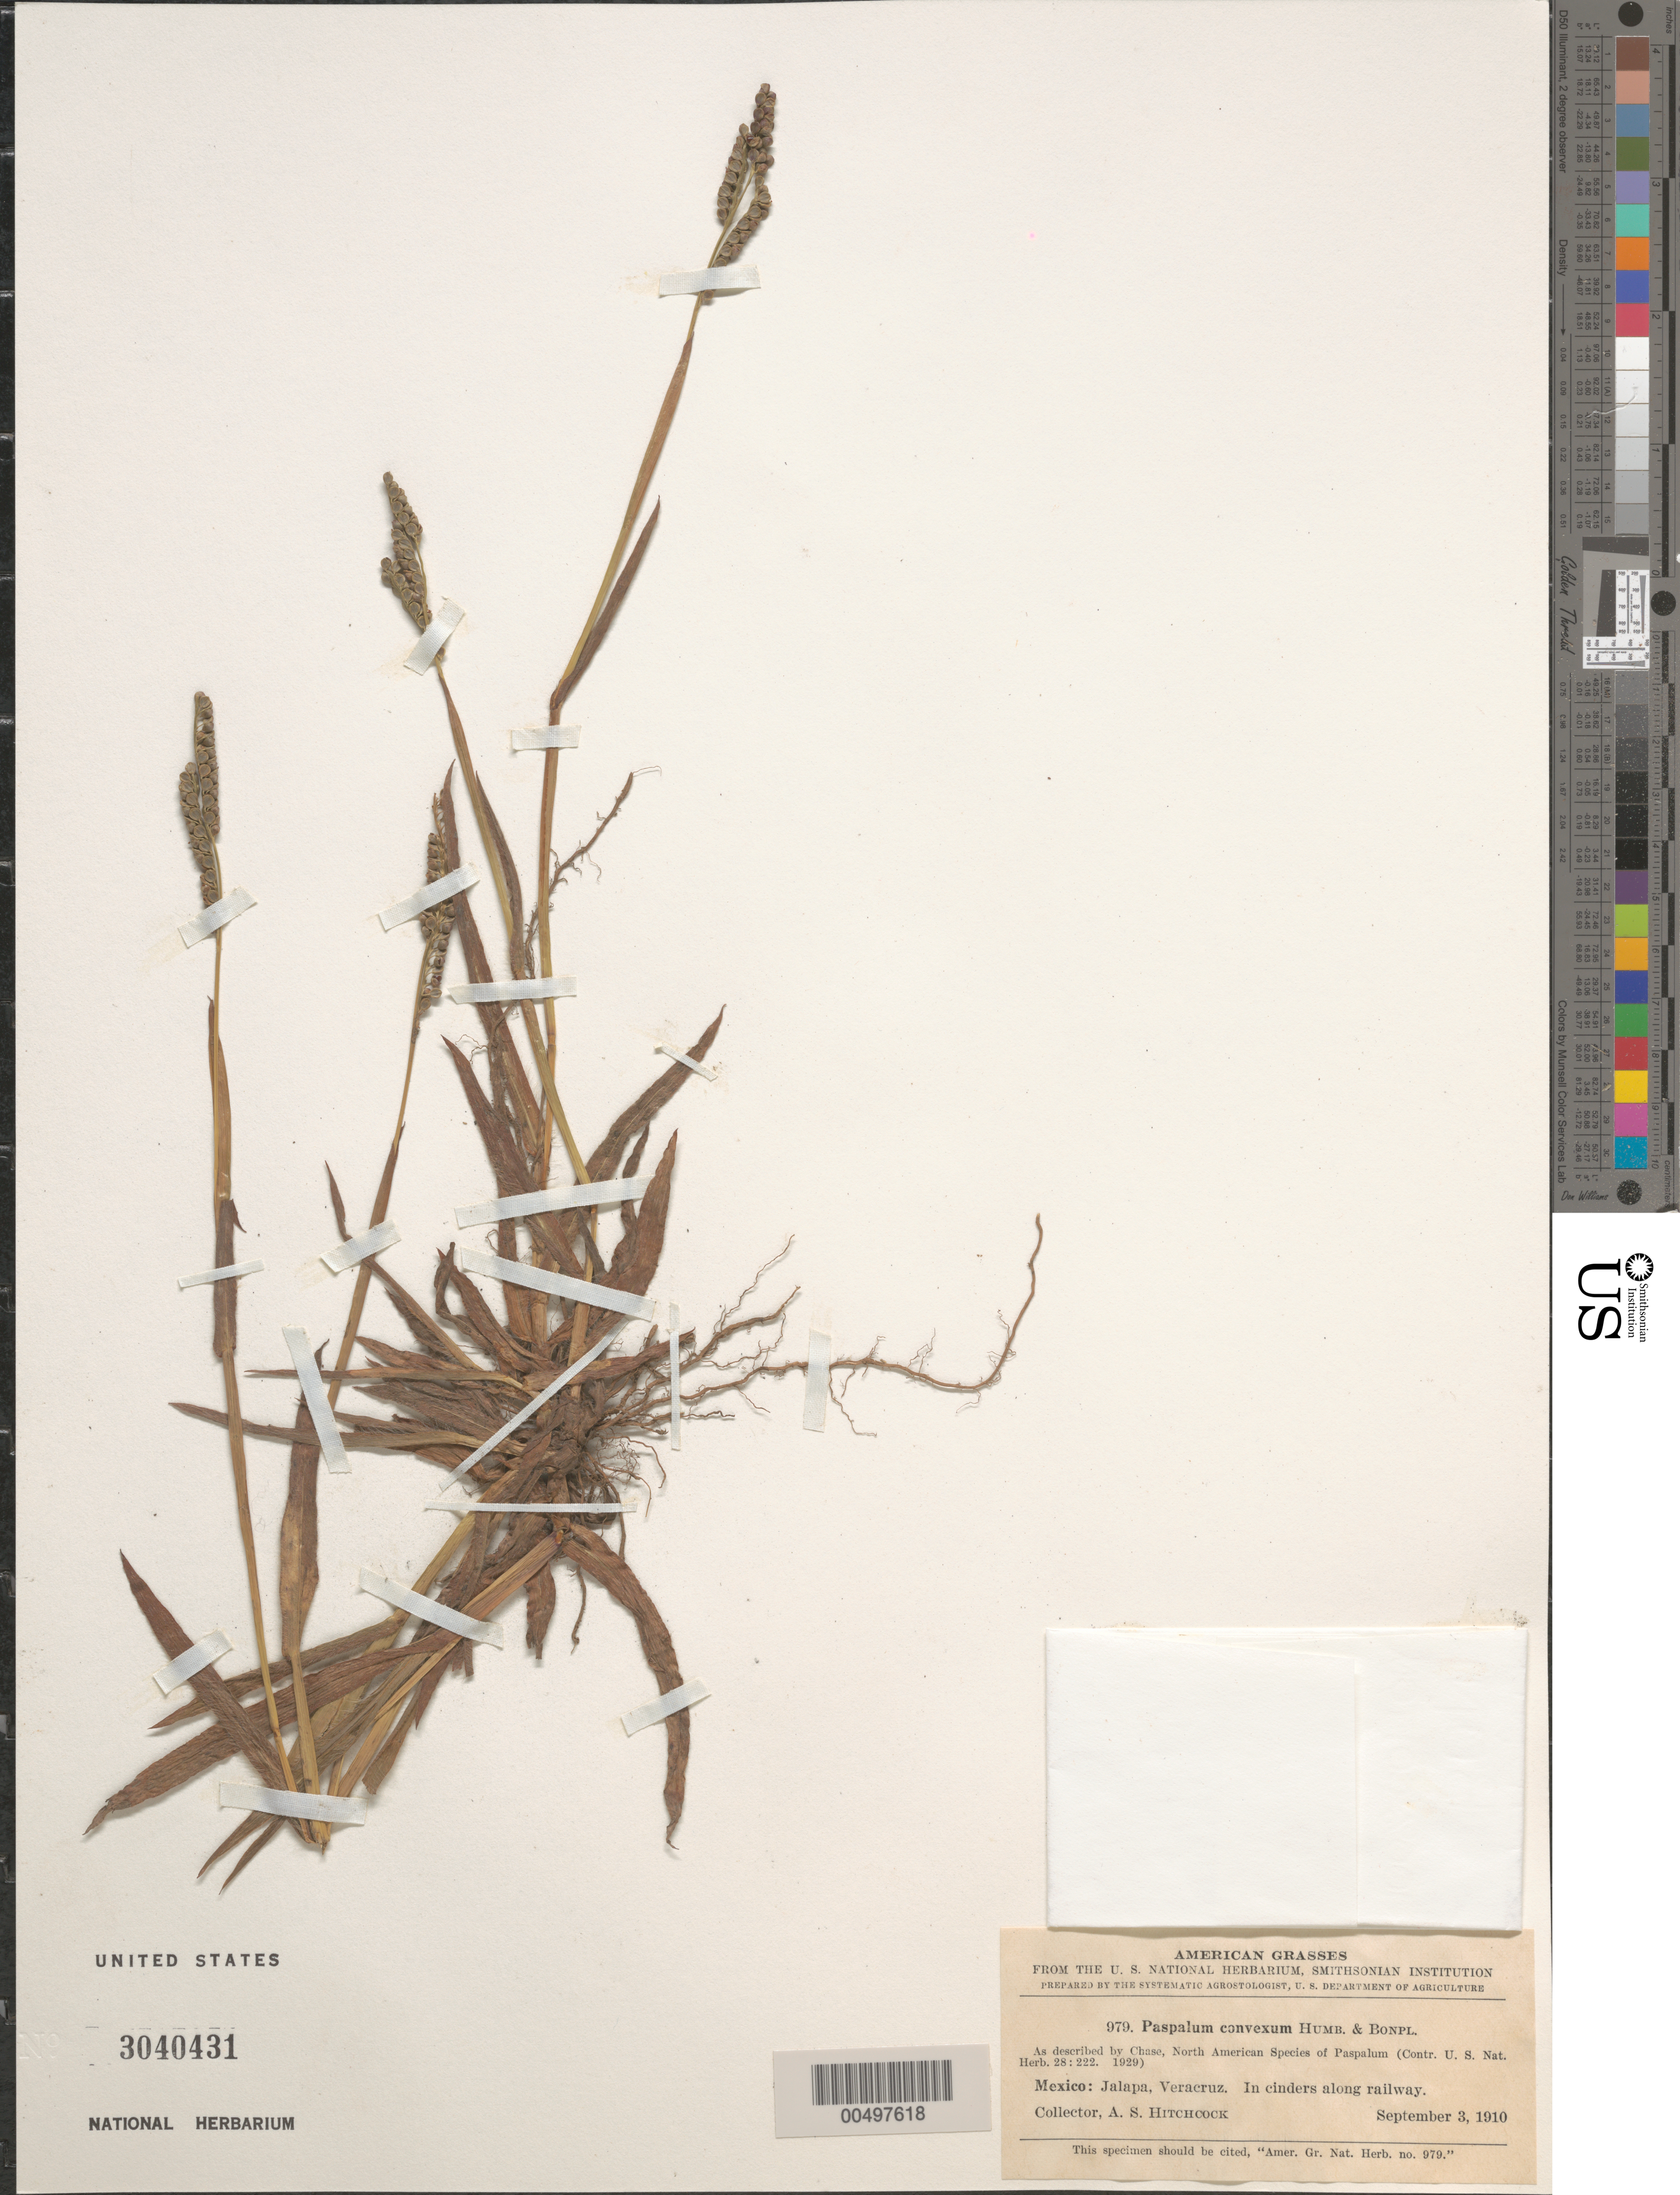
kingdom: Plantae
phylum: Tracheophyta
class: Liliopsida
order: Poales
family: Poaceae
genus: Paspalum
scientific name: Paspalum convexum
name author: Humb. & Bonpl. ex Flüggé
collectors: A. S. Hitchcock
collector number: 979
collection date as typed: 3 Sep 1910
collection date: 1910-09-03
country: Mexico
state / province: Veracruz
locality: Jalapa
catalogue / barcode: US 3040431